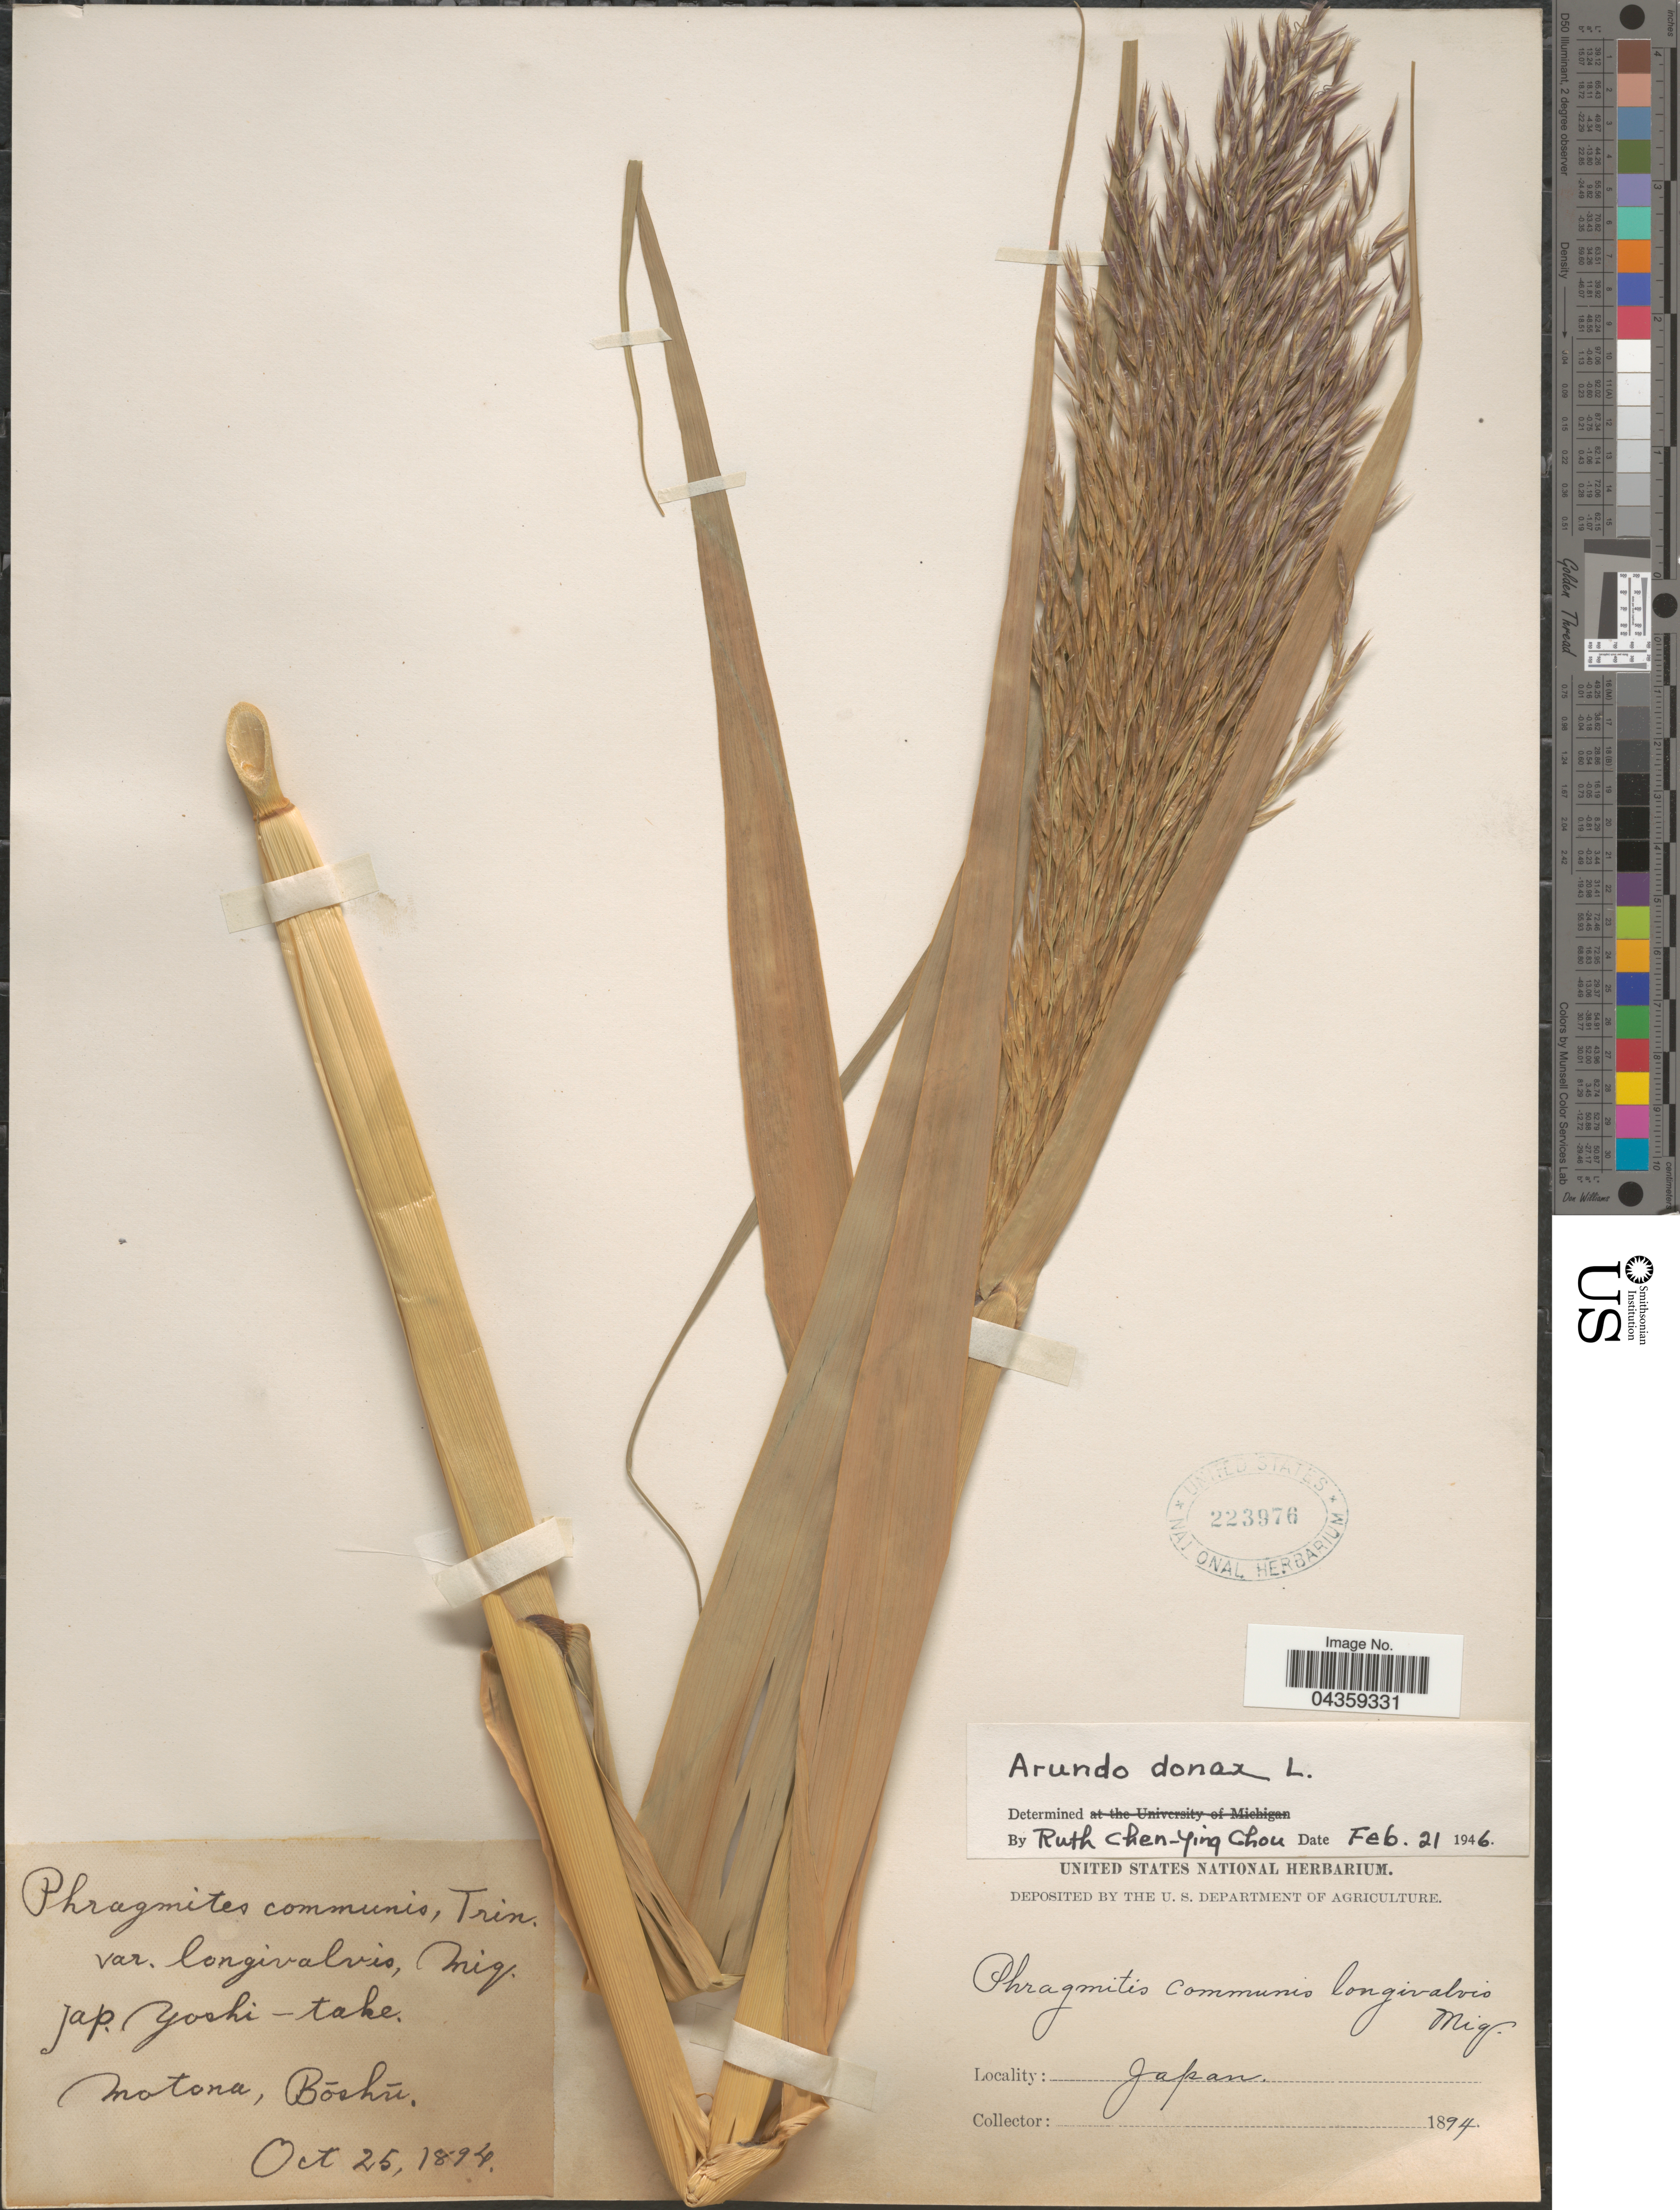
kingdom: Plantae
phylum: Tracheophyta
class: Liliopsida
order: Poales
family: Poaceae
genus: Arundo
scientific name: Arundo donax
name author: L.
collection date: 1894-10-25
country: Japan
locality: Motona, Bōshū.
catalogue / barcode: US 223976